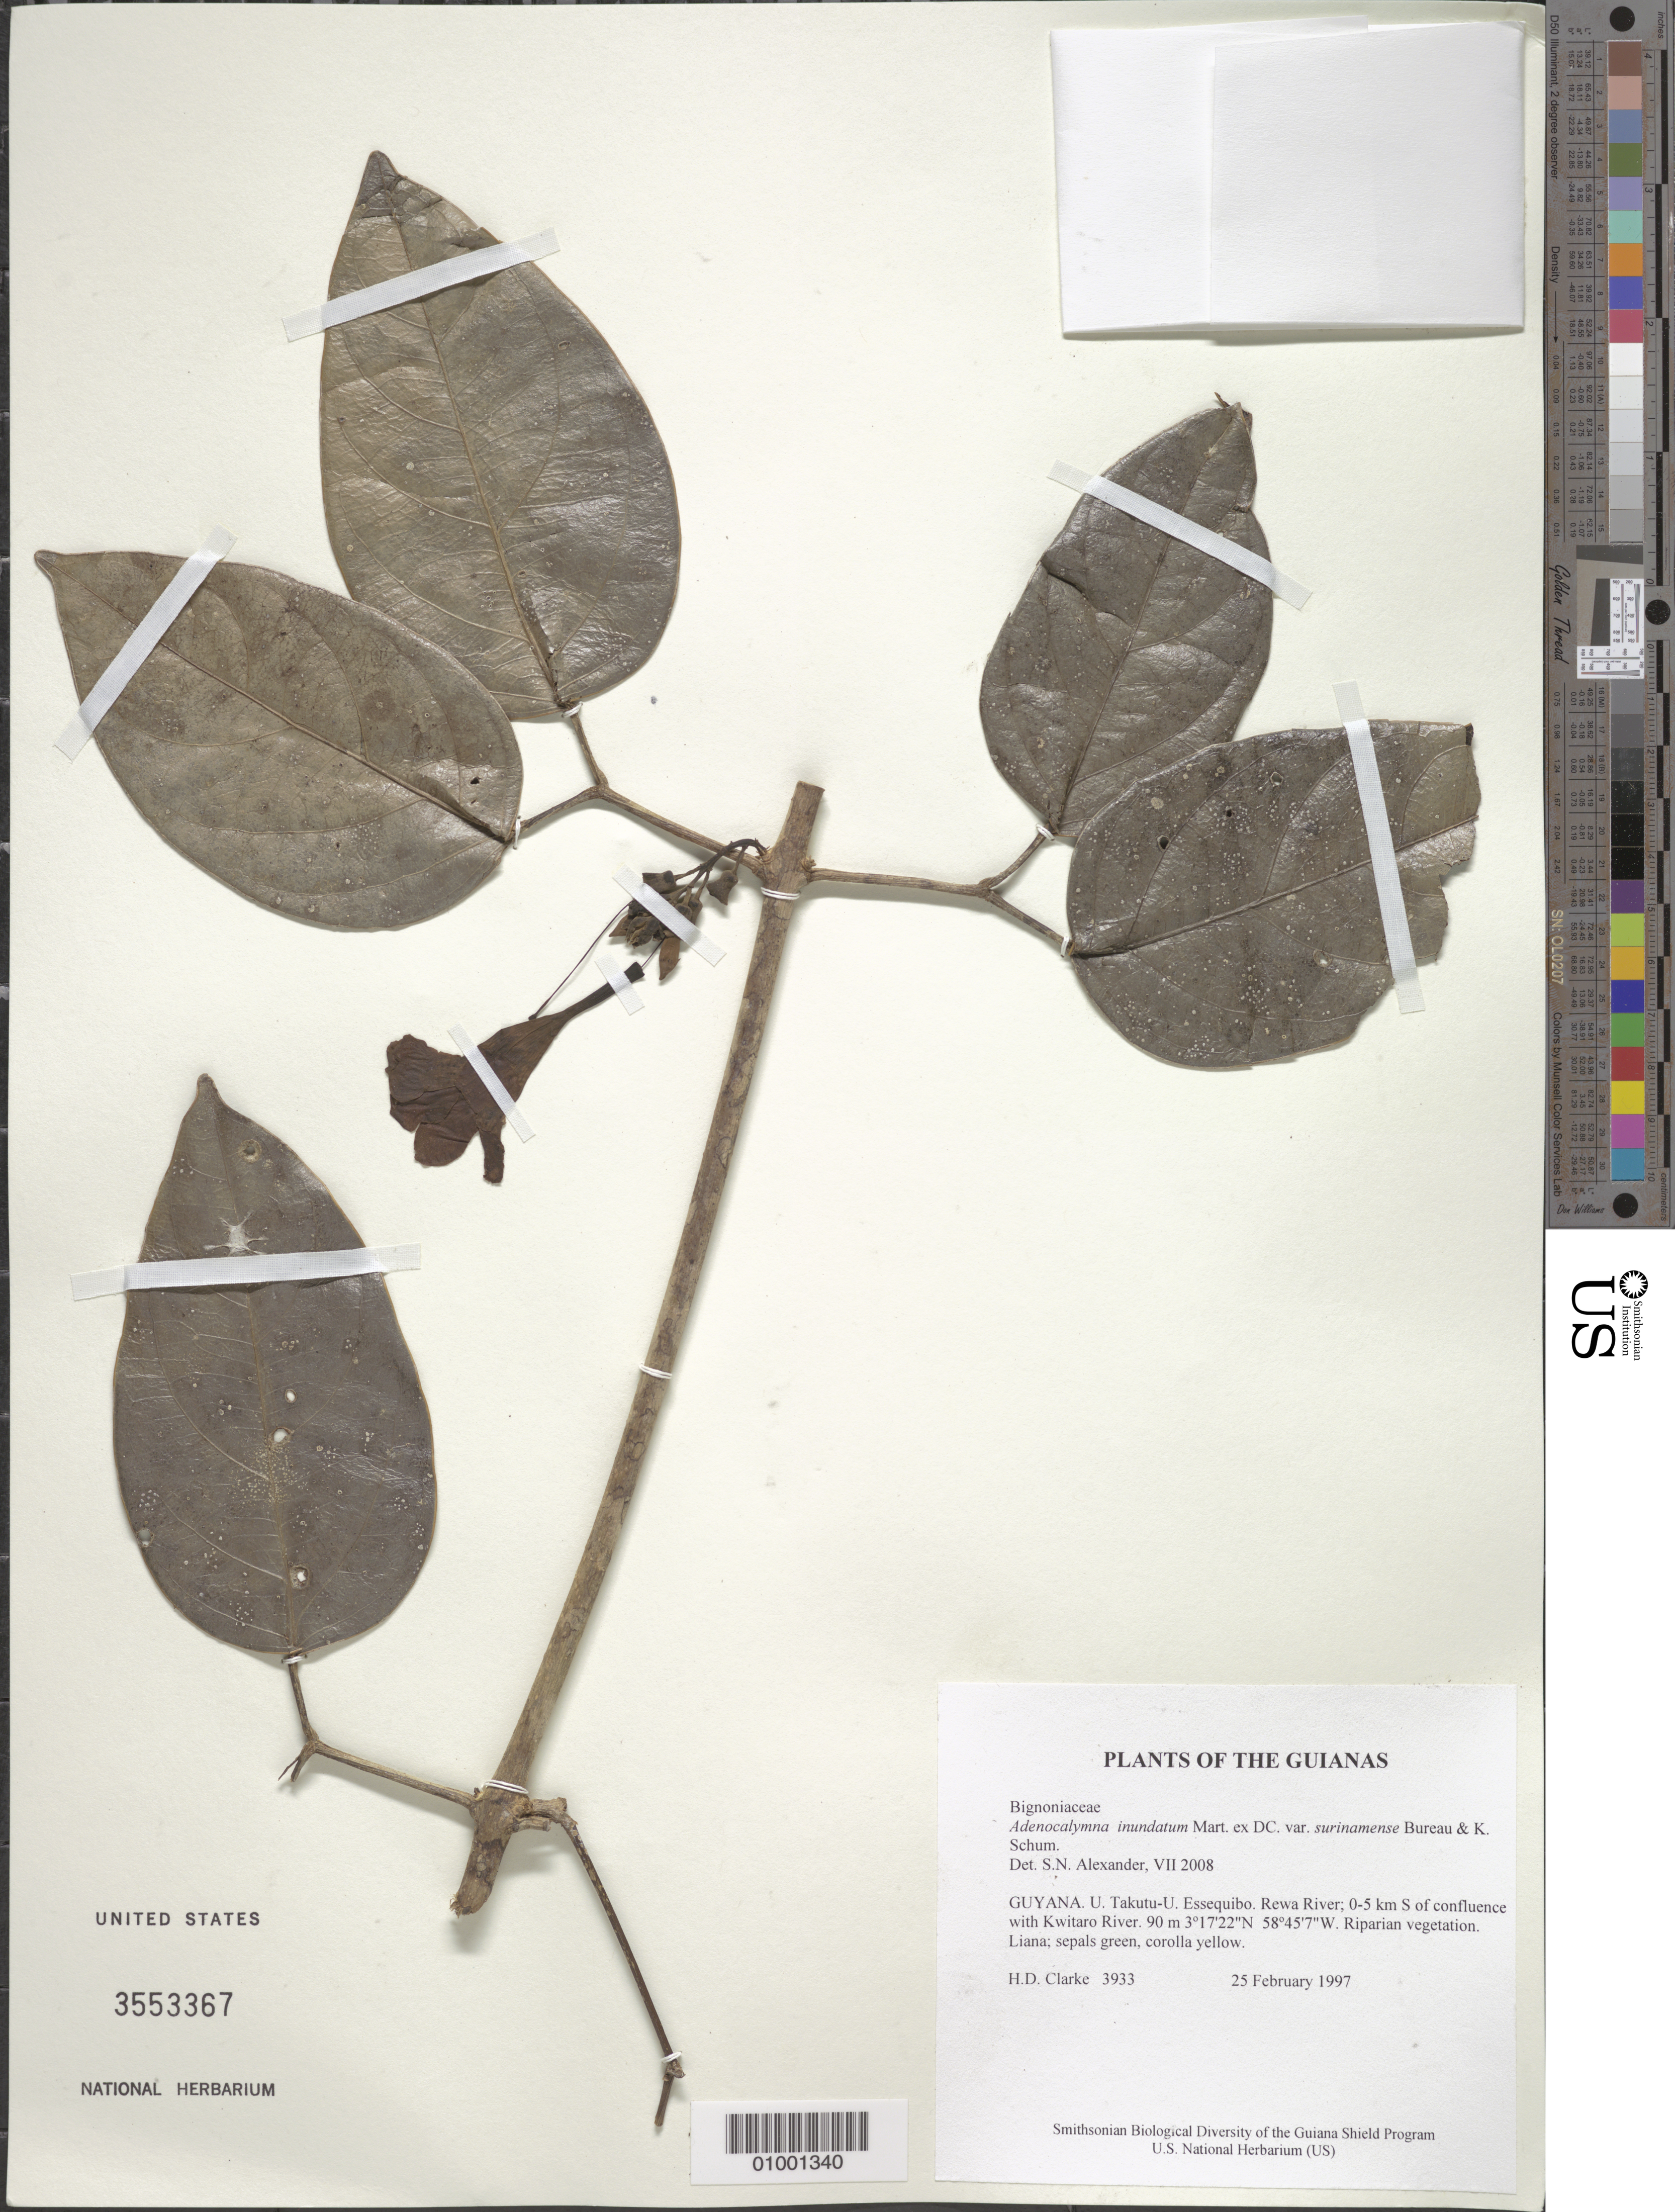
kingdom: Plantae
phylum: Tracheophyta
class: Magnoliopsida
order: Lamiales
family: Bignoniaceae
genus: Adenocalymma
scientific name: Adenocalymma inundatum var. surinamense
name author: Bureau & K. Schum.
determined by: Alexander, S. N.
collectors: H. D. Clarke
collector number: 3933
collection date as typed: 25 February 1997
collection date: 1997-02-25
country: Guyana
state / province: U. Takutu-U. Essequibo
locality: Rewa River; 0-5 km S of confluence with Kwitaro River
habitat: Riparian vegetation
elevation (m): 90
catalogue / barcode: US 3553367